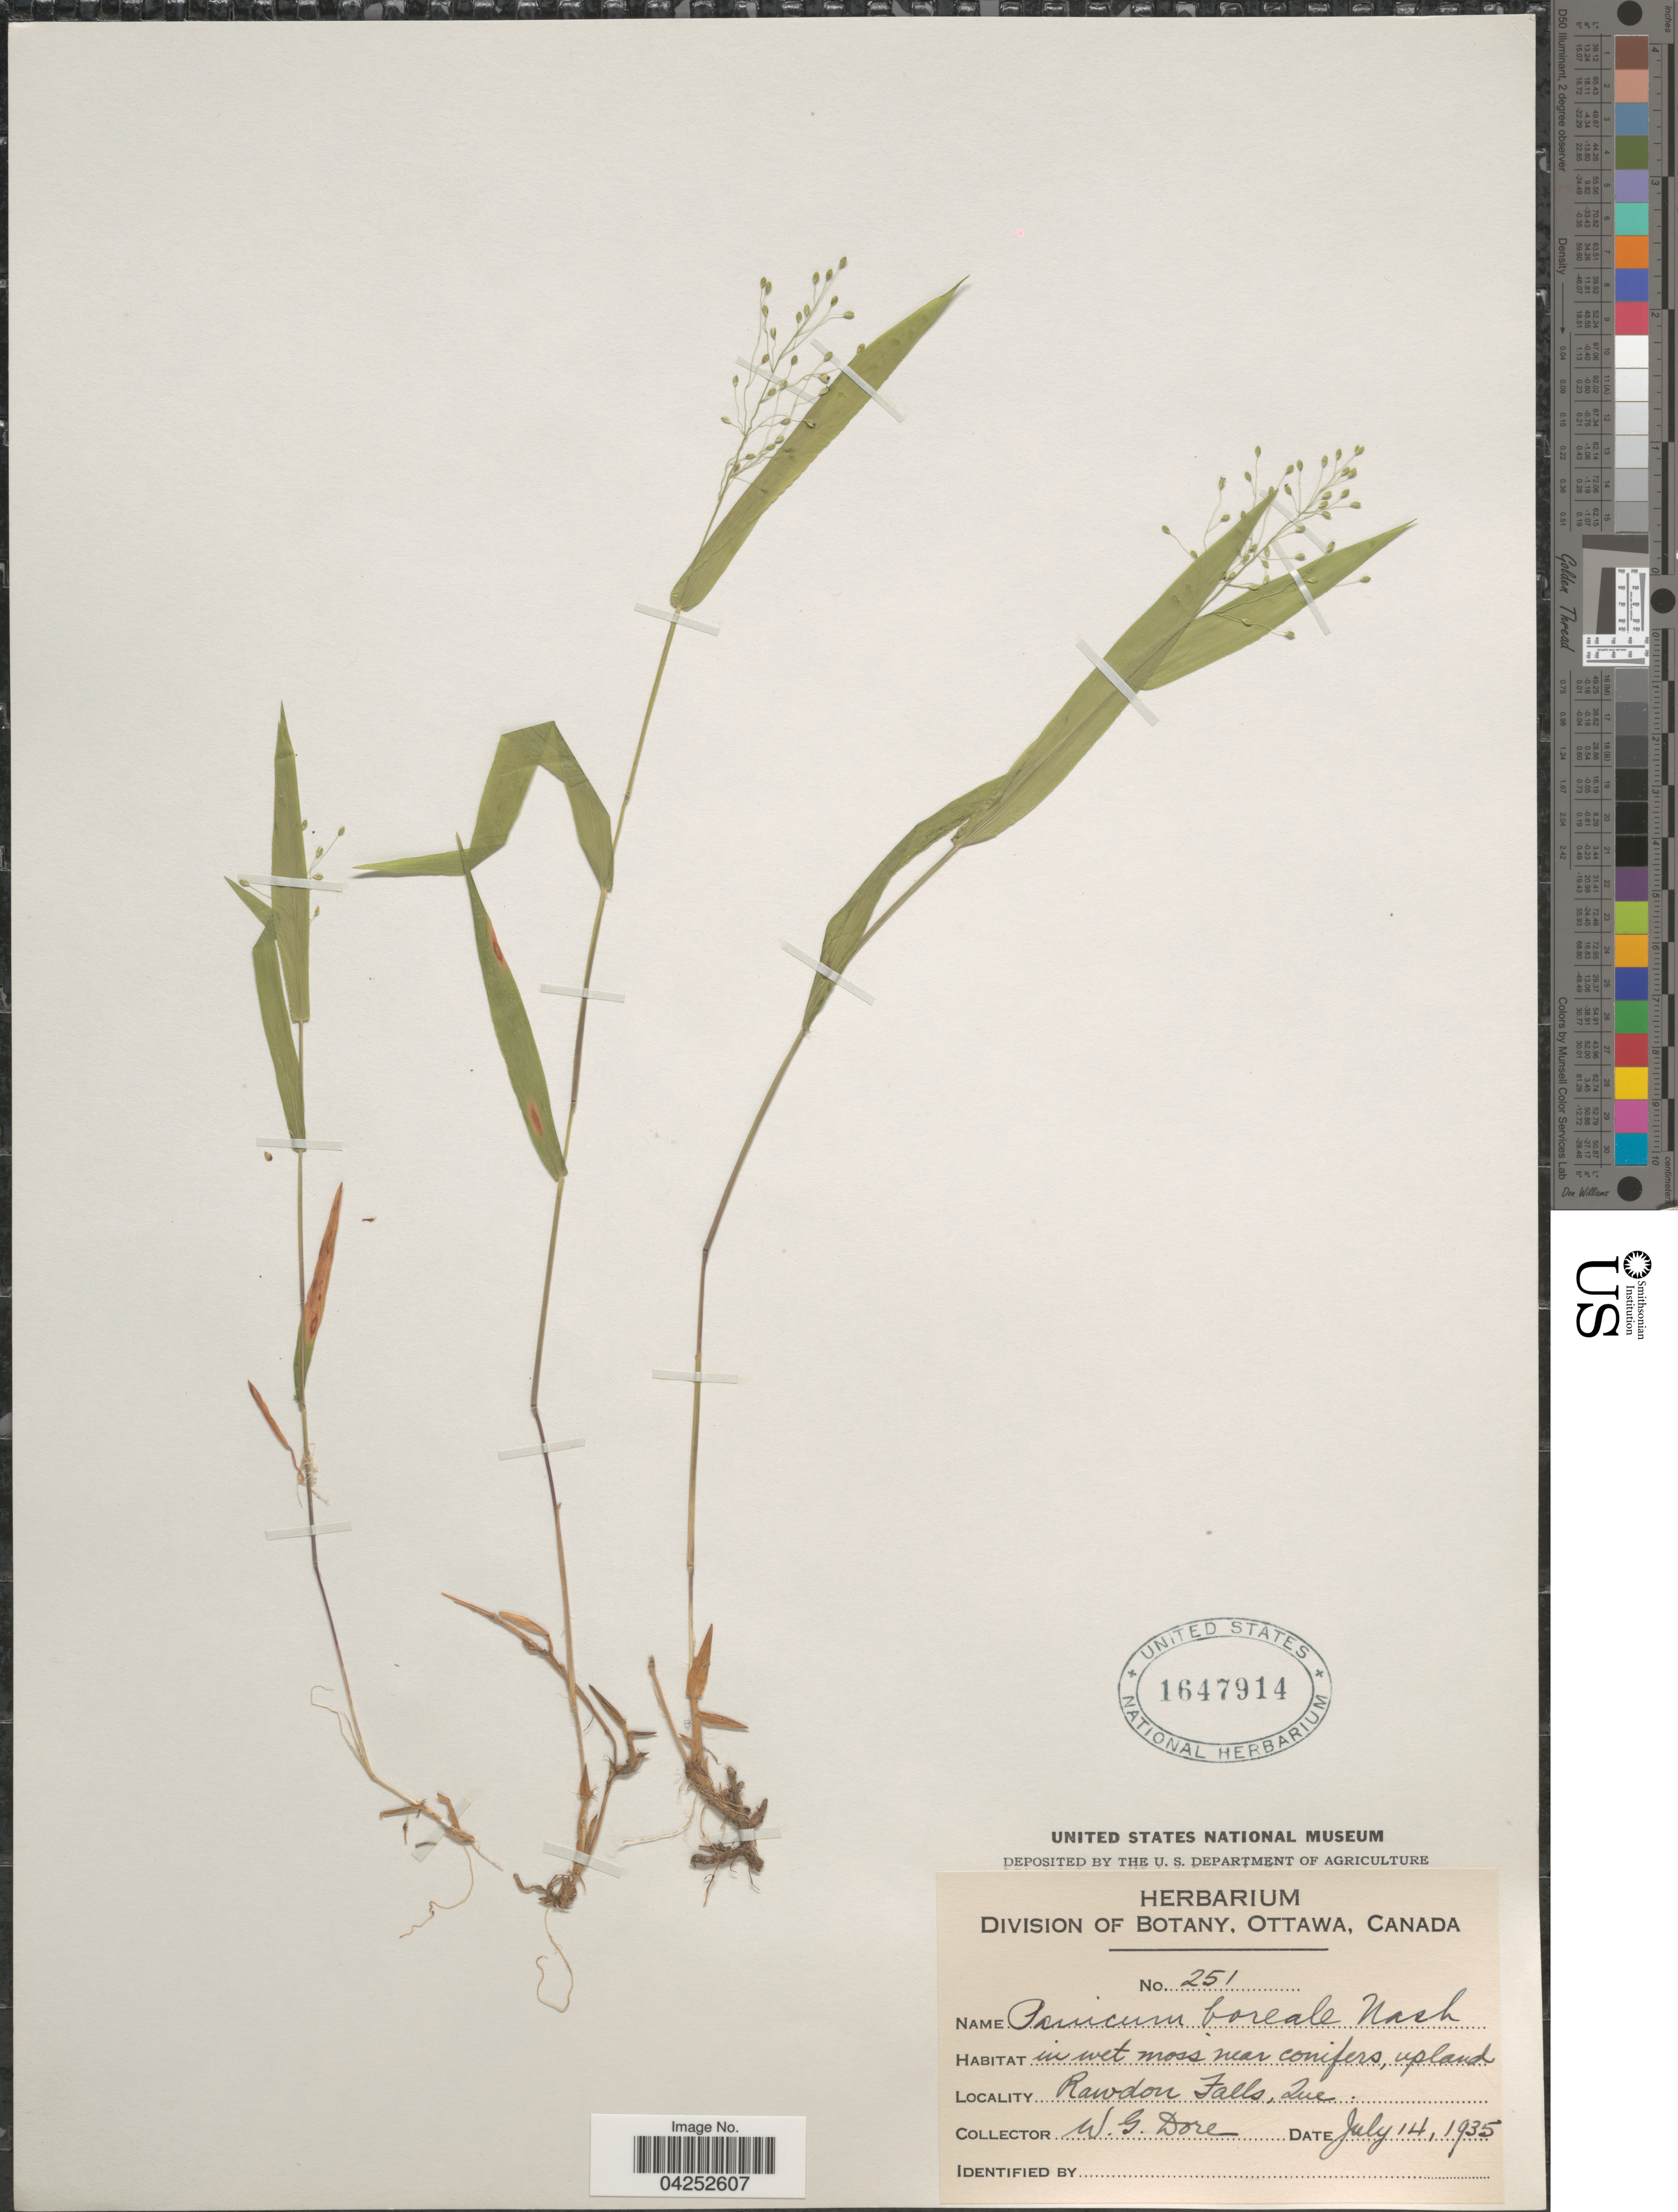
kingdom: Plantae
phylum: Tracheophyta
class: Liliopsida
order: Poales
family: Poaceae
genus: Dichanthelium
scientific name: Dichanthelium boreale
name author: (Nash) Freckmann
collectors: W. Dore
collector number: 251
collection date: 1935-07-14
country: Canada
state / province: Quebec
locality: Rawdon Falls.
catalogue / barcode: US 1647914